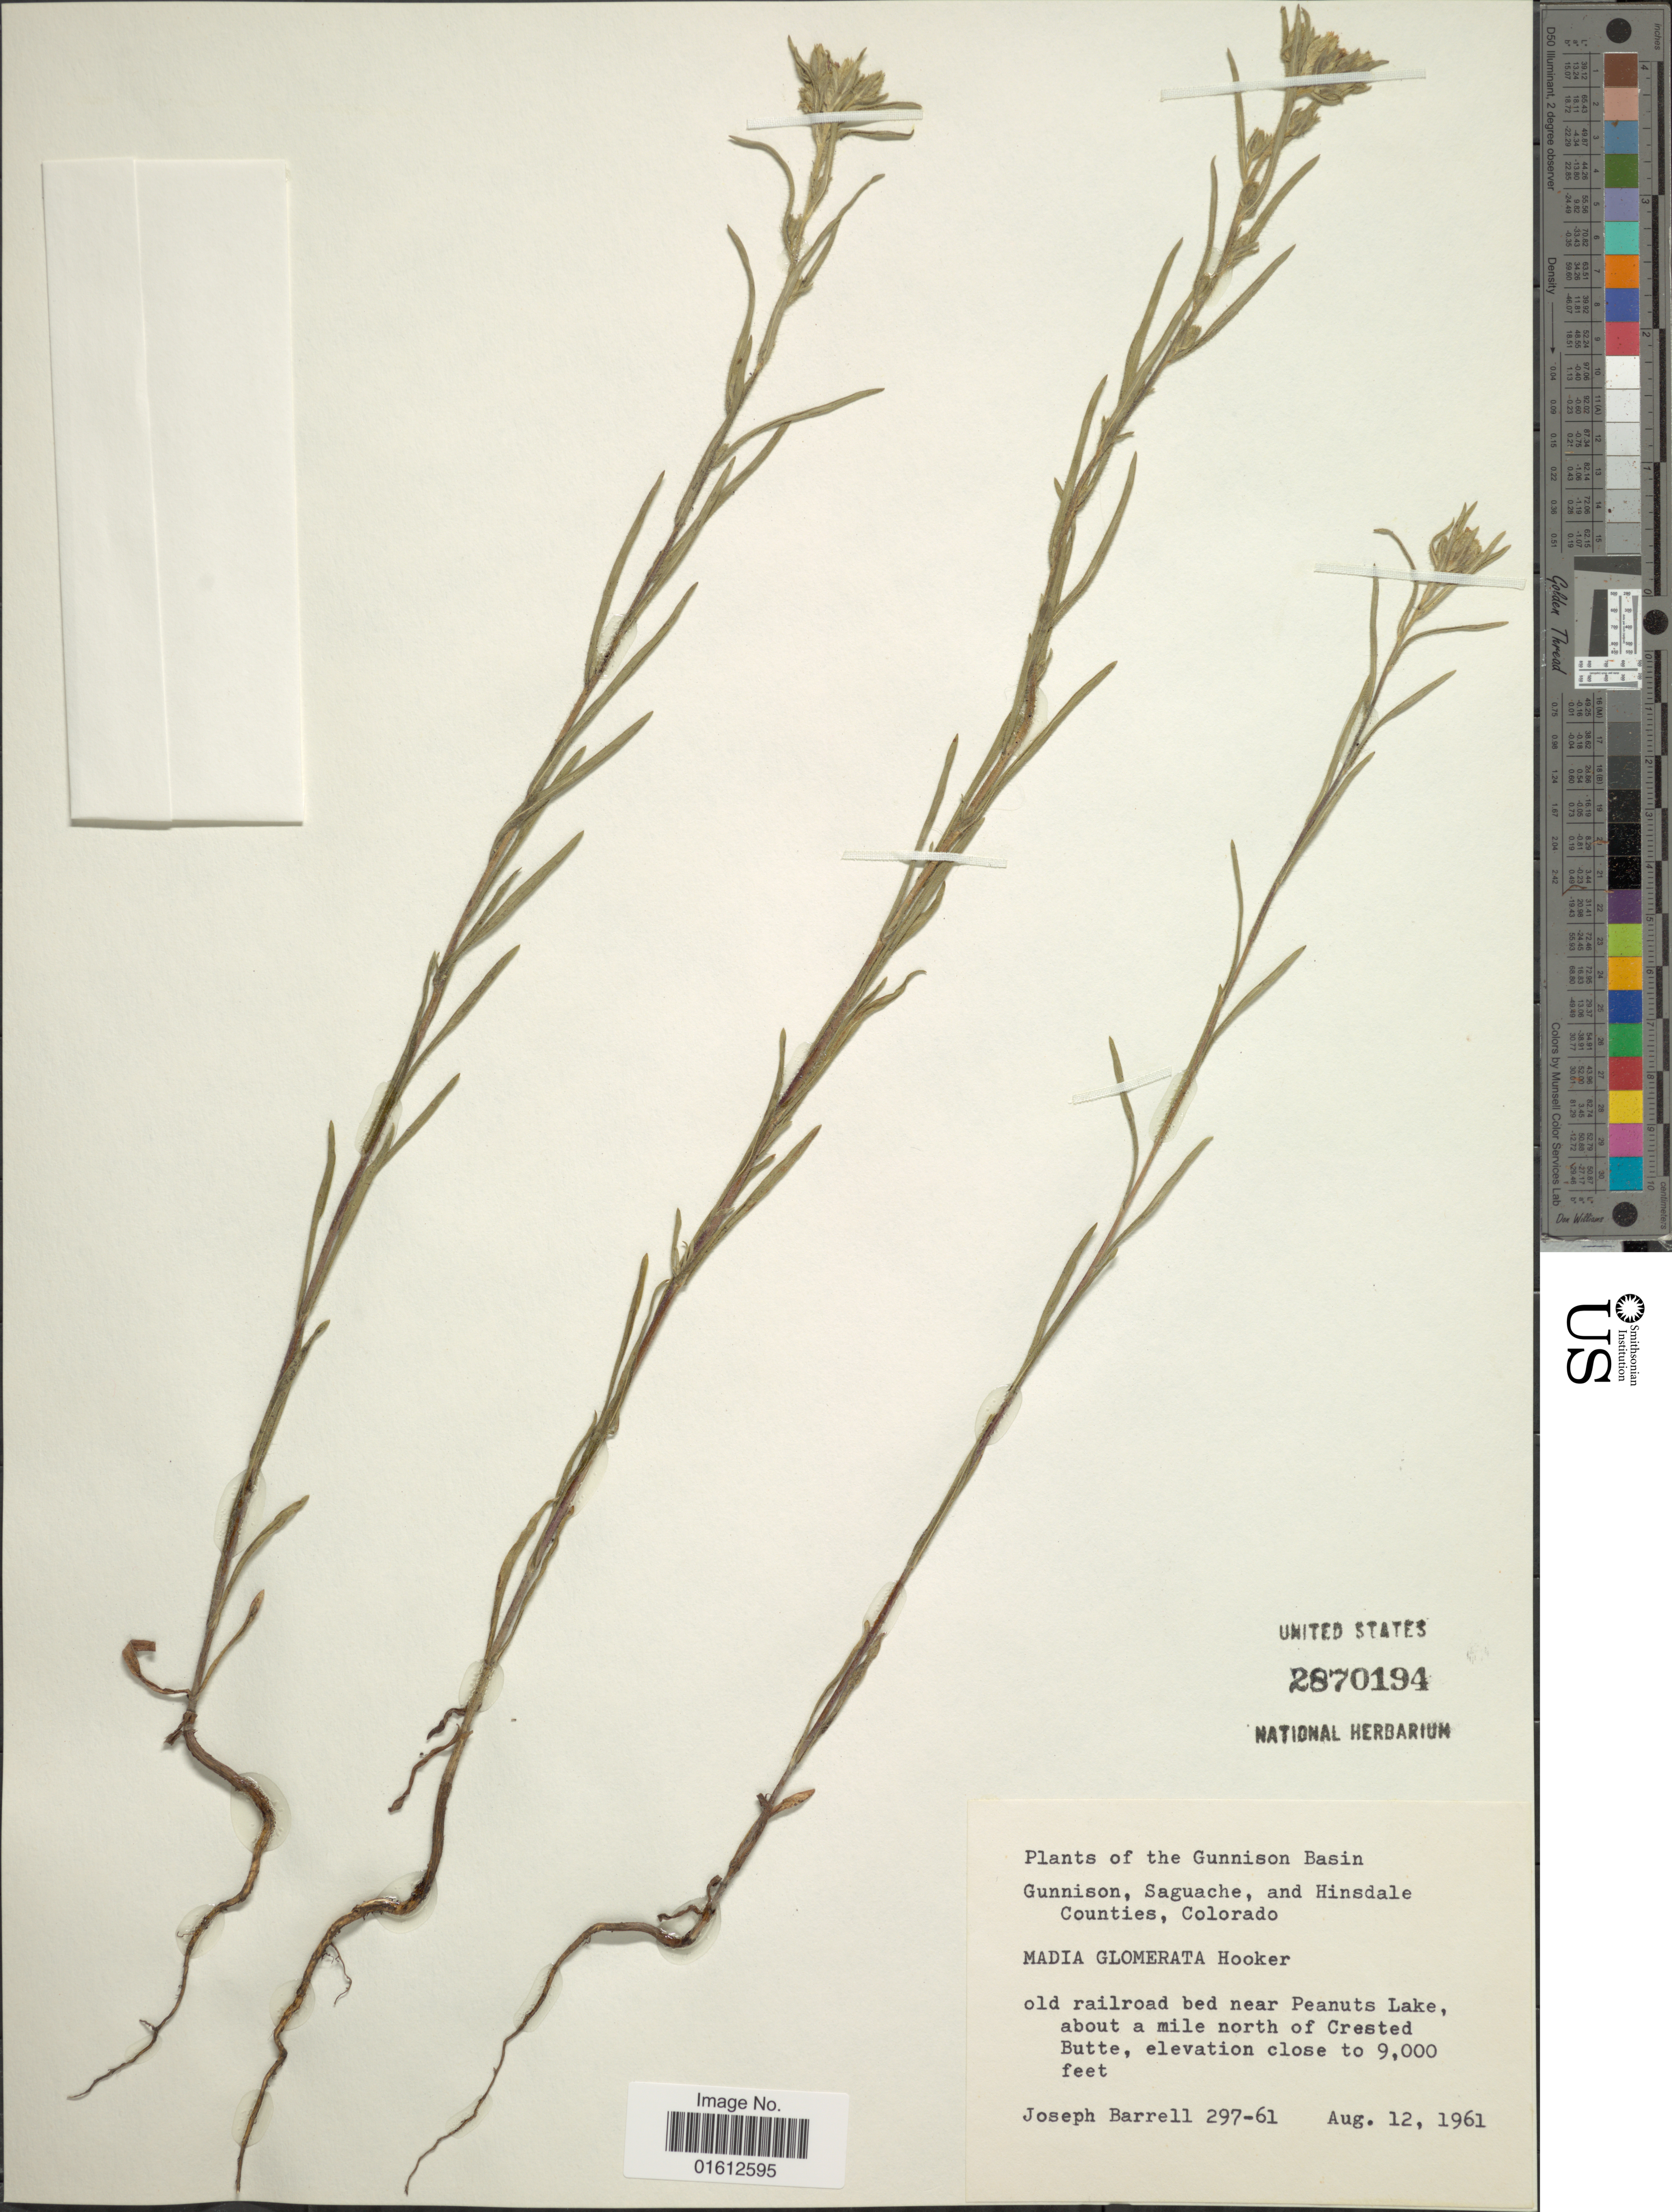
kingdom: Plantae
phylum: Tracheophyta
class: Magnoliopsida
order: Asterales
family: Asteraceae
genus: Madia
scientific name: Madia glomerata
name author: Hook.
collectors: J. Barrell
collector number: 297-61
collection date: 1961-08-12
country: United States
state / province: Colorado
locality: Gunnison Basin. Gunnison, Saguache, and Hinsdale Counties. Old railroad bed near Peanuts Lake, about a mile north of Crested Butte.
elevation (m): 2743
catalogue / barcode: US 2870194